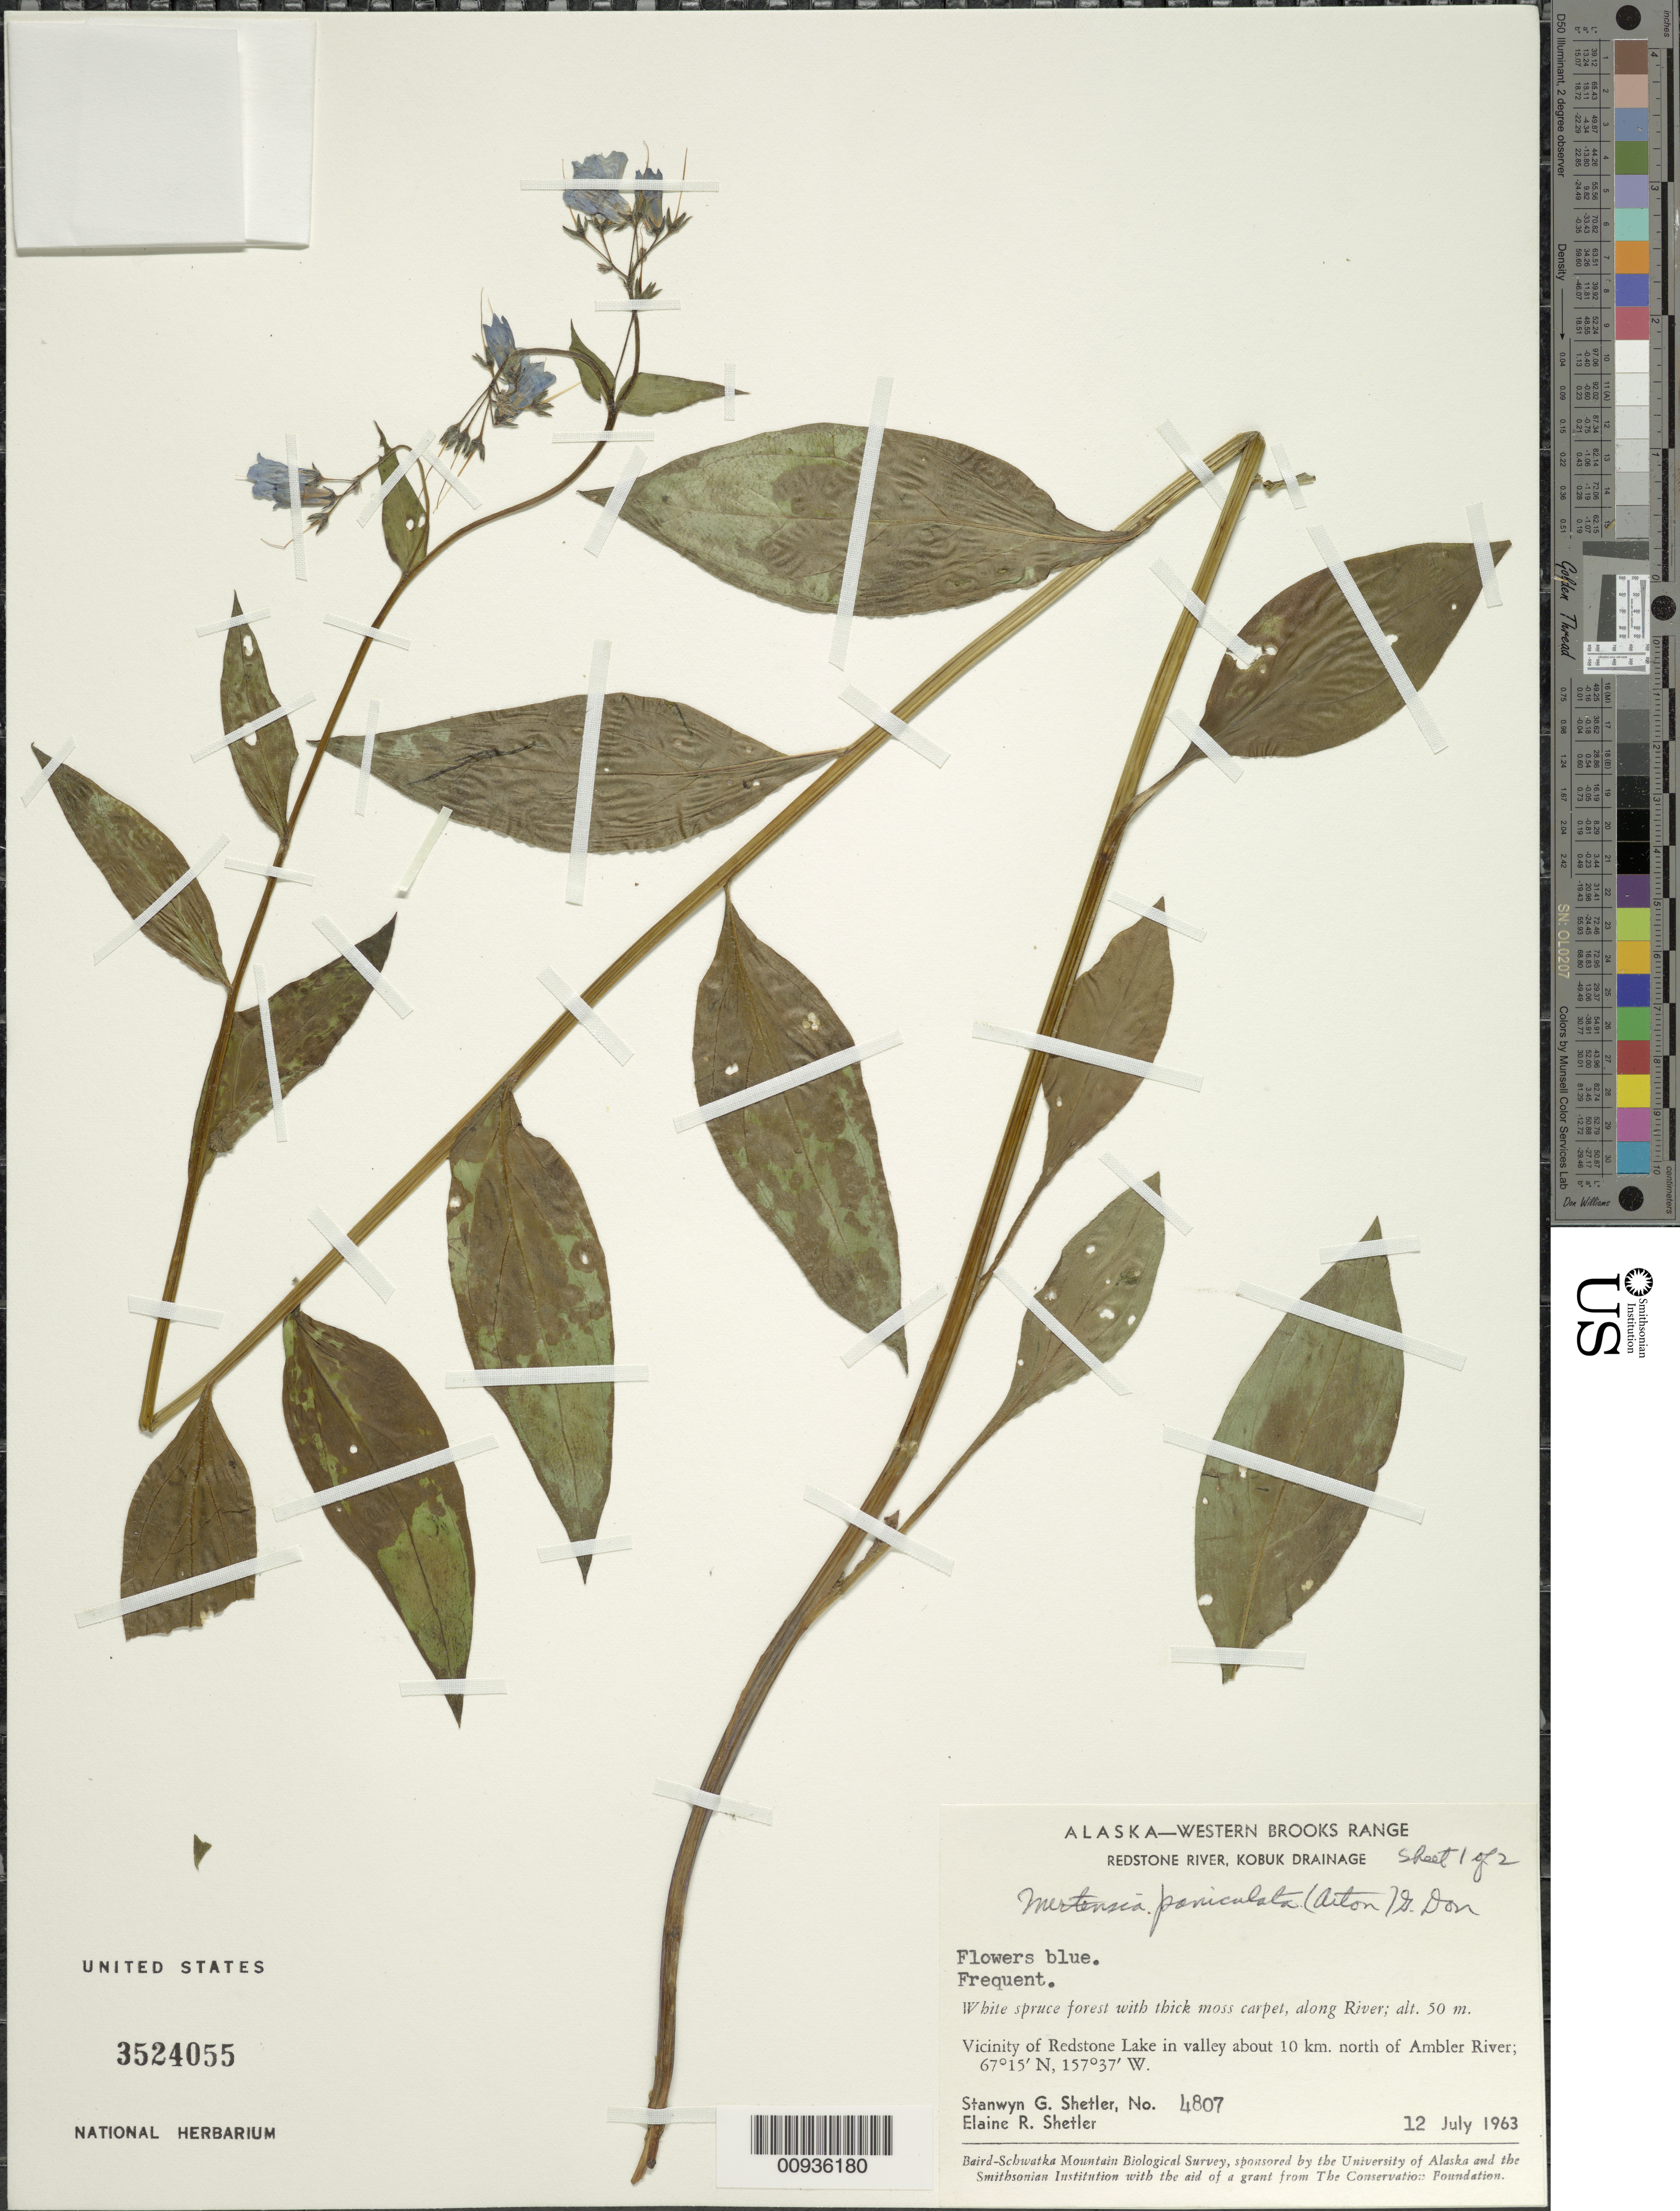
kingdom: Plantae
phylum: Tracheophyta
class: Magnoliopsida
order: Boraginales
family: Boraginaceae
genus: Mertensia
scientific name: Mertensia paniculata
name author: (Aiton) G. Don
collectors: S. Shetler & E. R. Shetler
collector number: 4807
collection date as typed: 12 Jul 1963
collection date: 1963-07-12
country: United States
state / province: Alaska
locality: Vicinity of Redstone Lake in valley about 10 km. north of Ambler River. Western Brooks Range, Redstone River, Kobuk Drainage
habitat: White spruce forest with thick moss carpet, along River.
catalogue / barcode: US 3524055